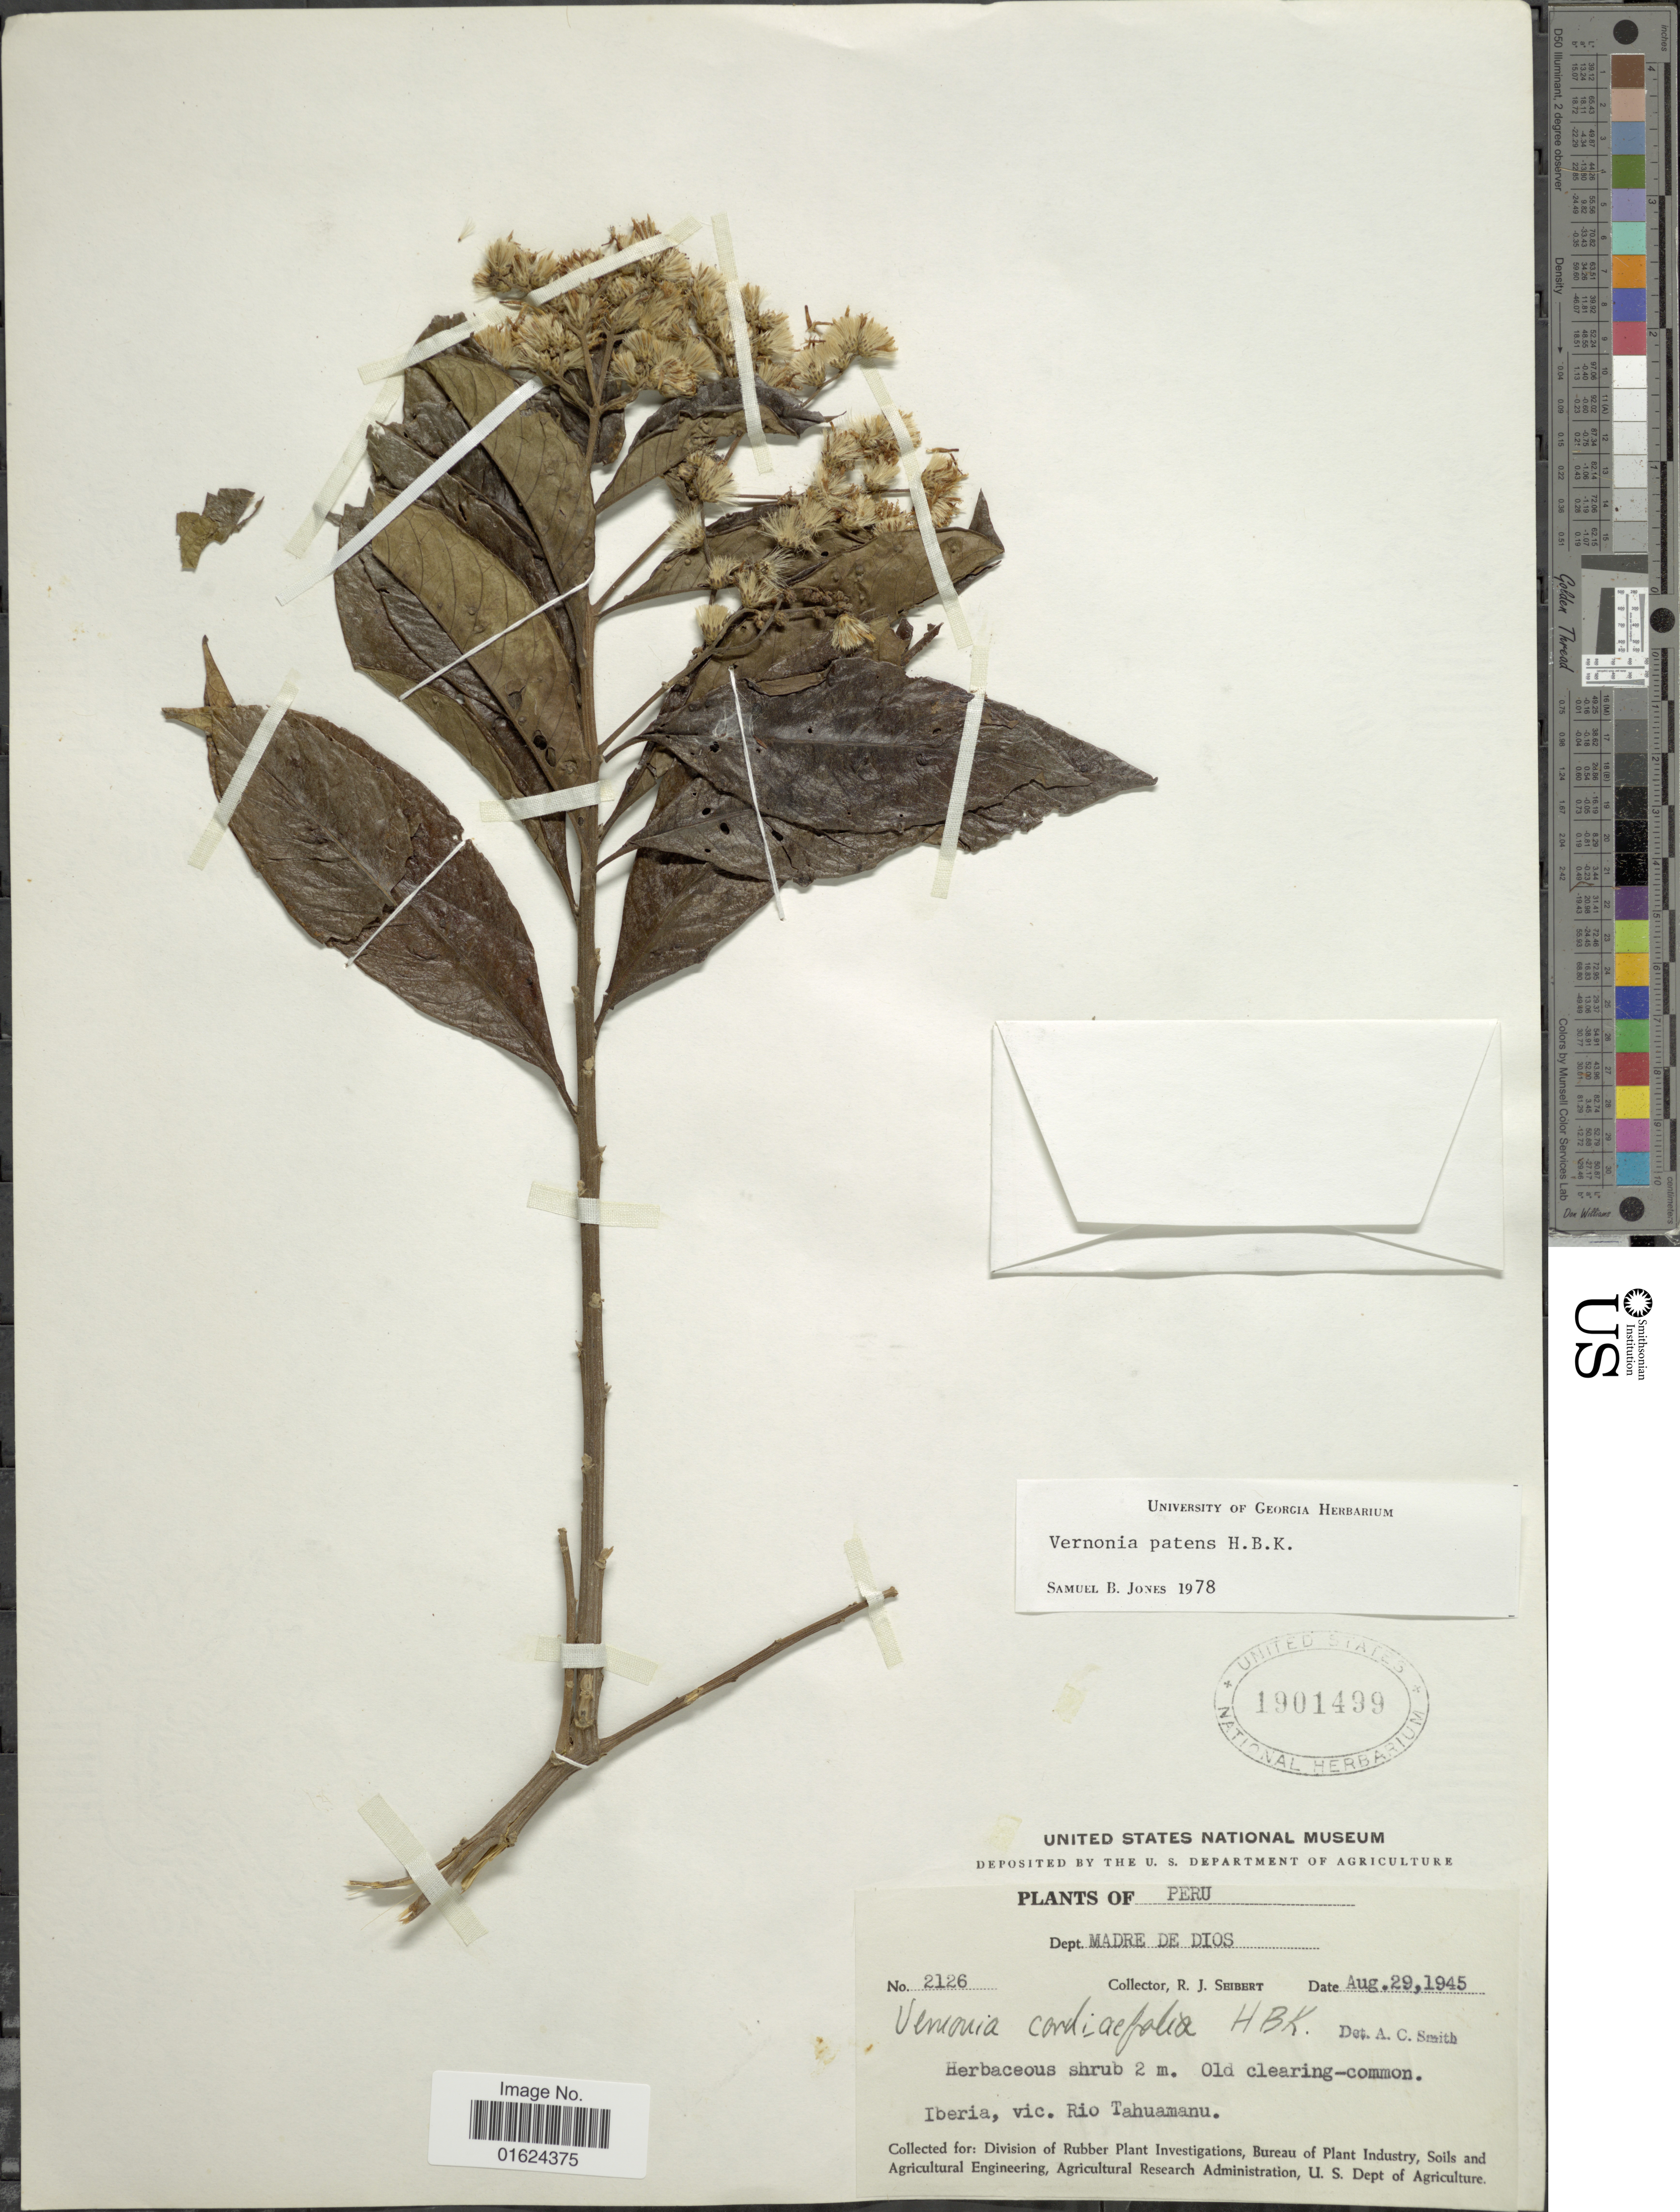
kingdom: Plantae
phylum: Tracheophyta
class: Magnoliopsida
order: Asterales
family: Asteraceae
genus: Vernonanthura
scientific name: Vernonanthura patens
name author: (Kunth) H. Rob.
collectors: R. J. Seibert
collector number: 2126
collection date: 1945-08-29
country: Peru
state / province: Madre de Dios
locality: Peru, Dept. Madre de Dios. Iberia, vic. Rio Tahuamanu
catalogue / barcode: US 1901499